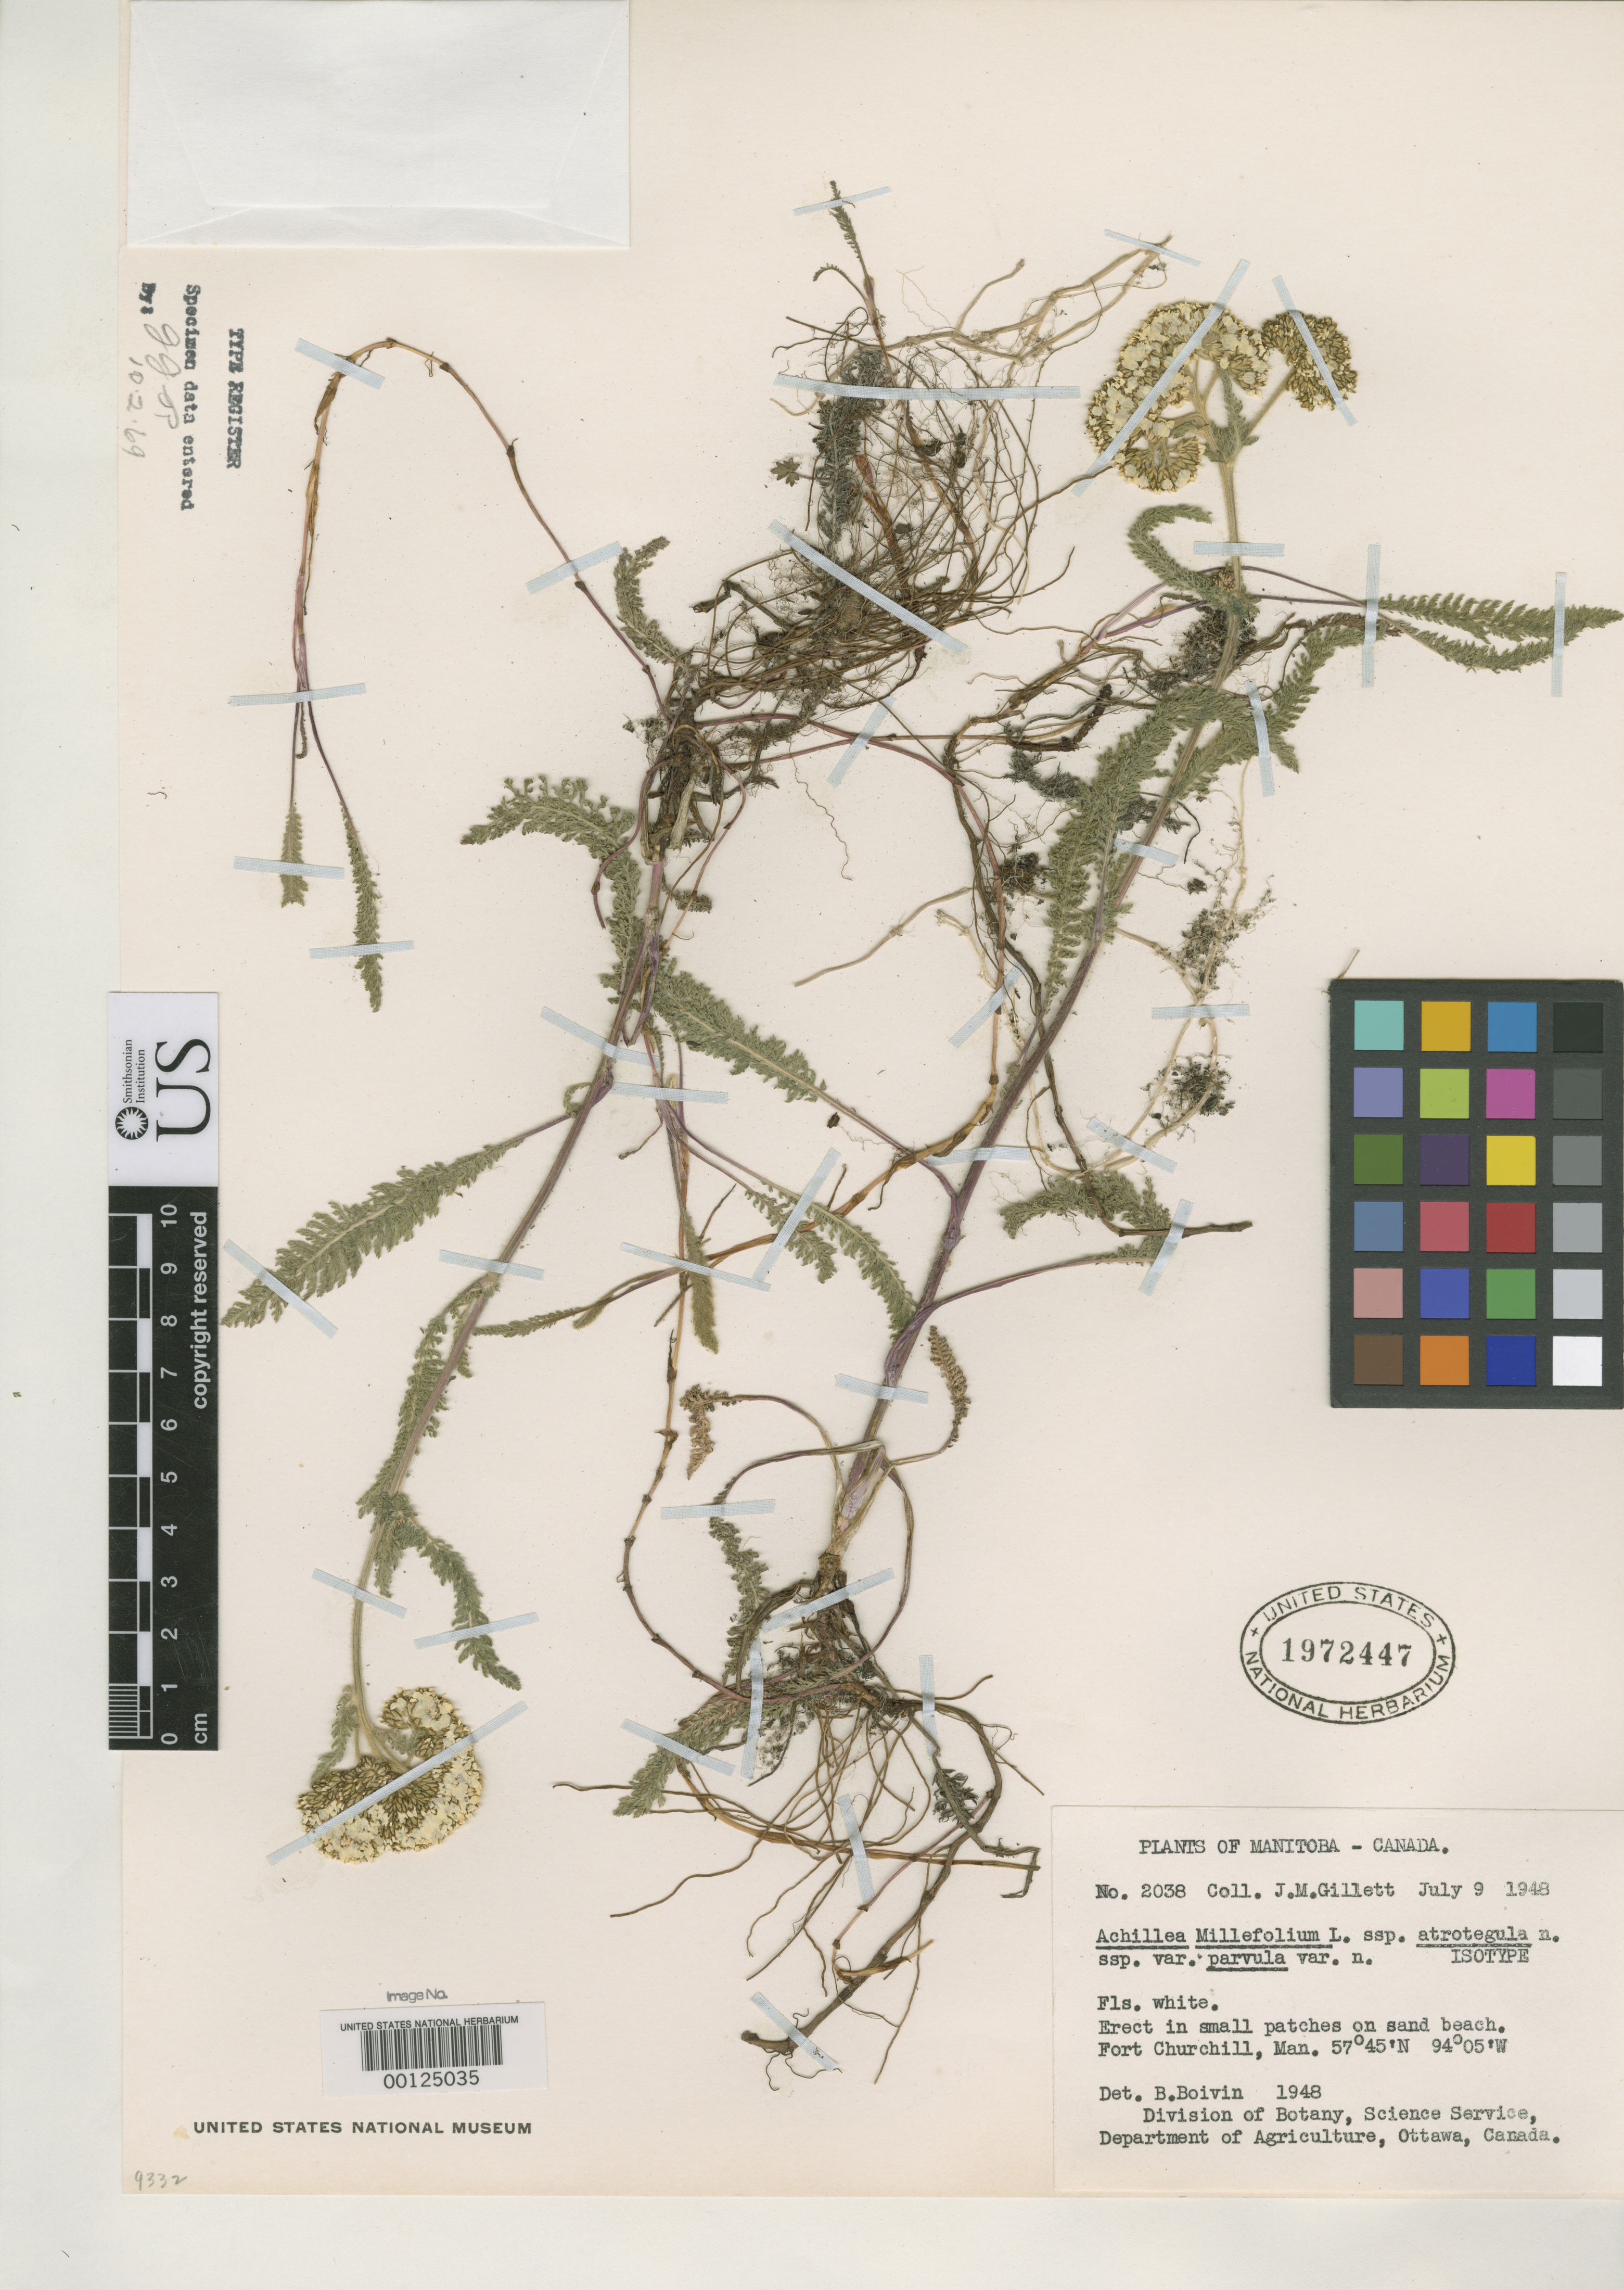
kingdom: Plantae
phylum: Tracheophyta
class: Magnoliopsida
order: Asterales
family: Asteraceae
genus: Achillea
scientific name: Achillea millefolium subsp. atrotegula var. parvula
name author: B. Boivin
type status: Isotype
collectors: J. Gillett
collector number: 2038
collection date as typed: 09 Jul 1948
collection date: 1948-07-09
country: Canada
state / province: Manitoba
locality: Fort Churchill.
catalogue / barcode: US 1972447